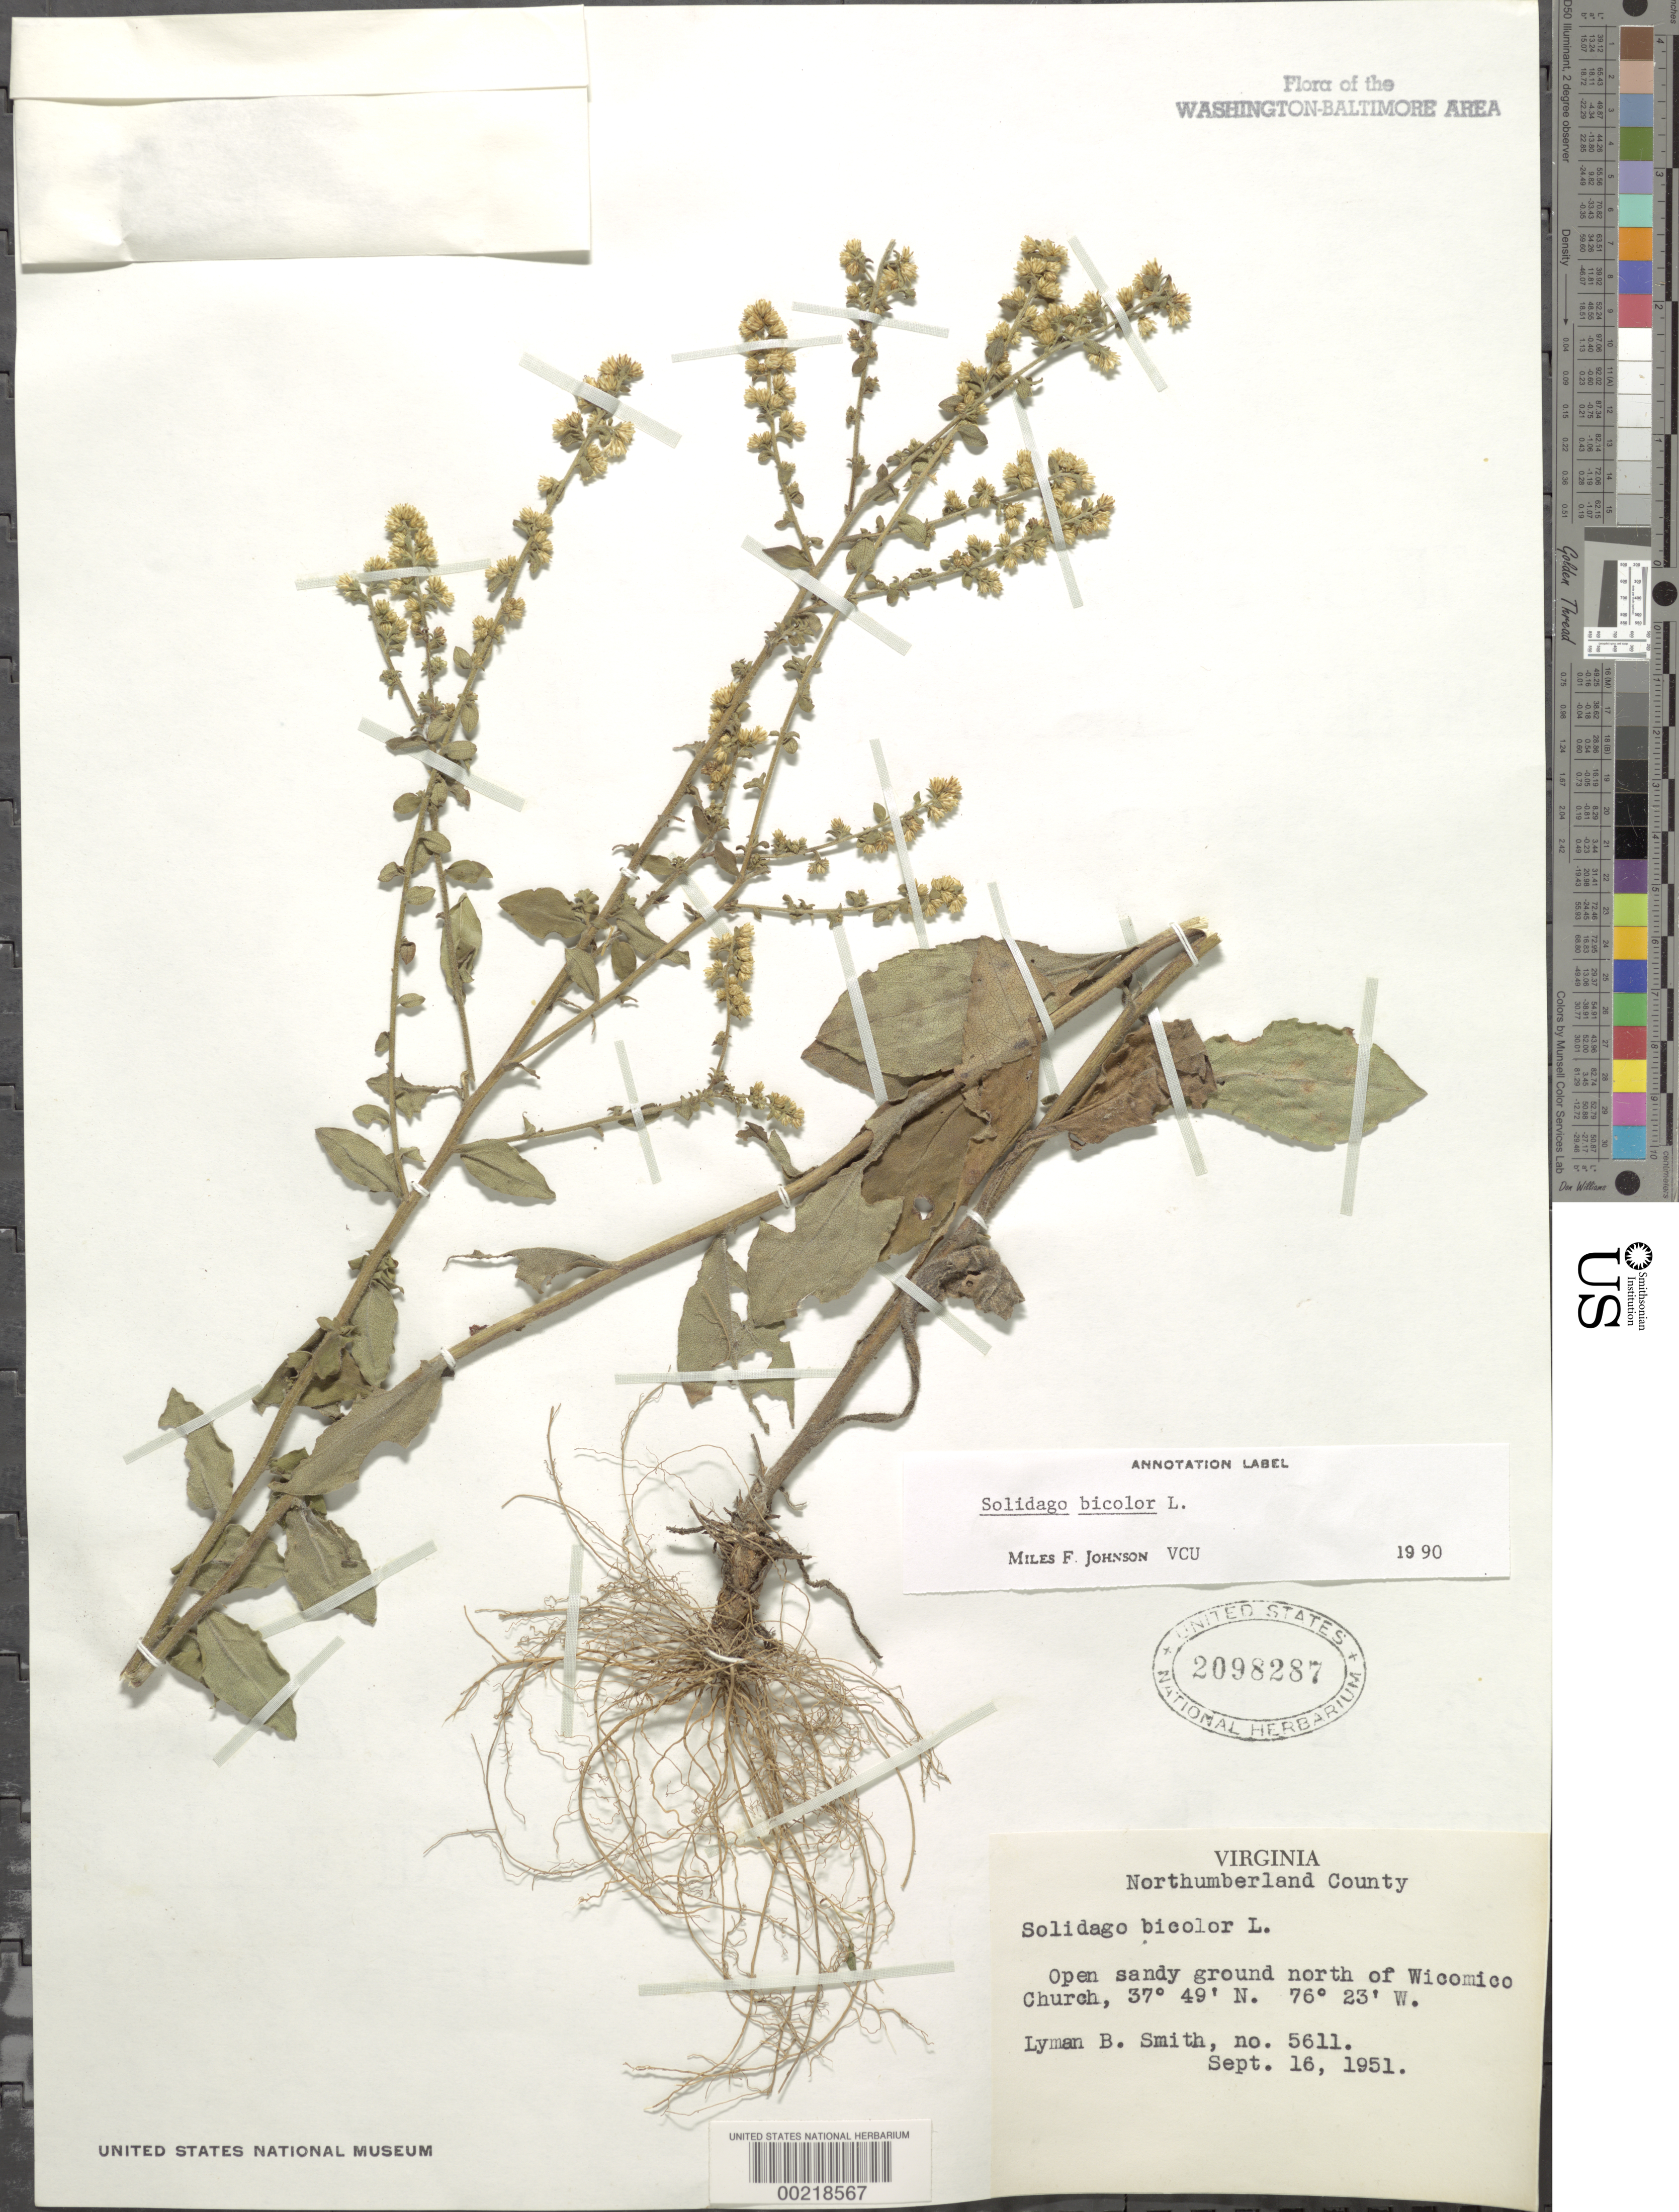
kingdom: Plantae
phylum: Tracheophyta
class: Magnoliopsida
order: Asterales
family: Asteraceae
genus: Solidago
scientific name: Solidago bicolor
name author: L.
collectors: L. Smith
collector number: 5611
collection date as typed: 16 Sep 1951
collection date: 1951-09-16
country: United States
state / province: Virginia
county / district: Northumberland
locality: North of Wicomico Church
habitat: Open sandy ground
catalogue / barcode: US 2098287